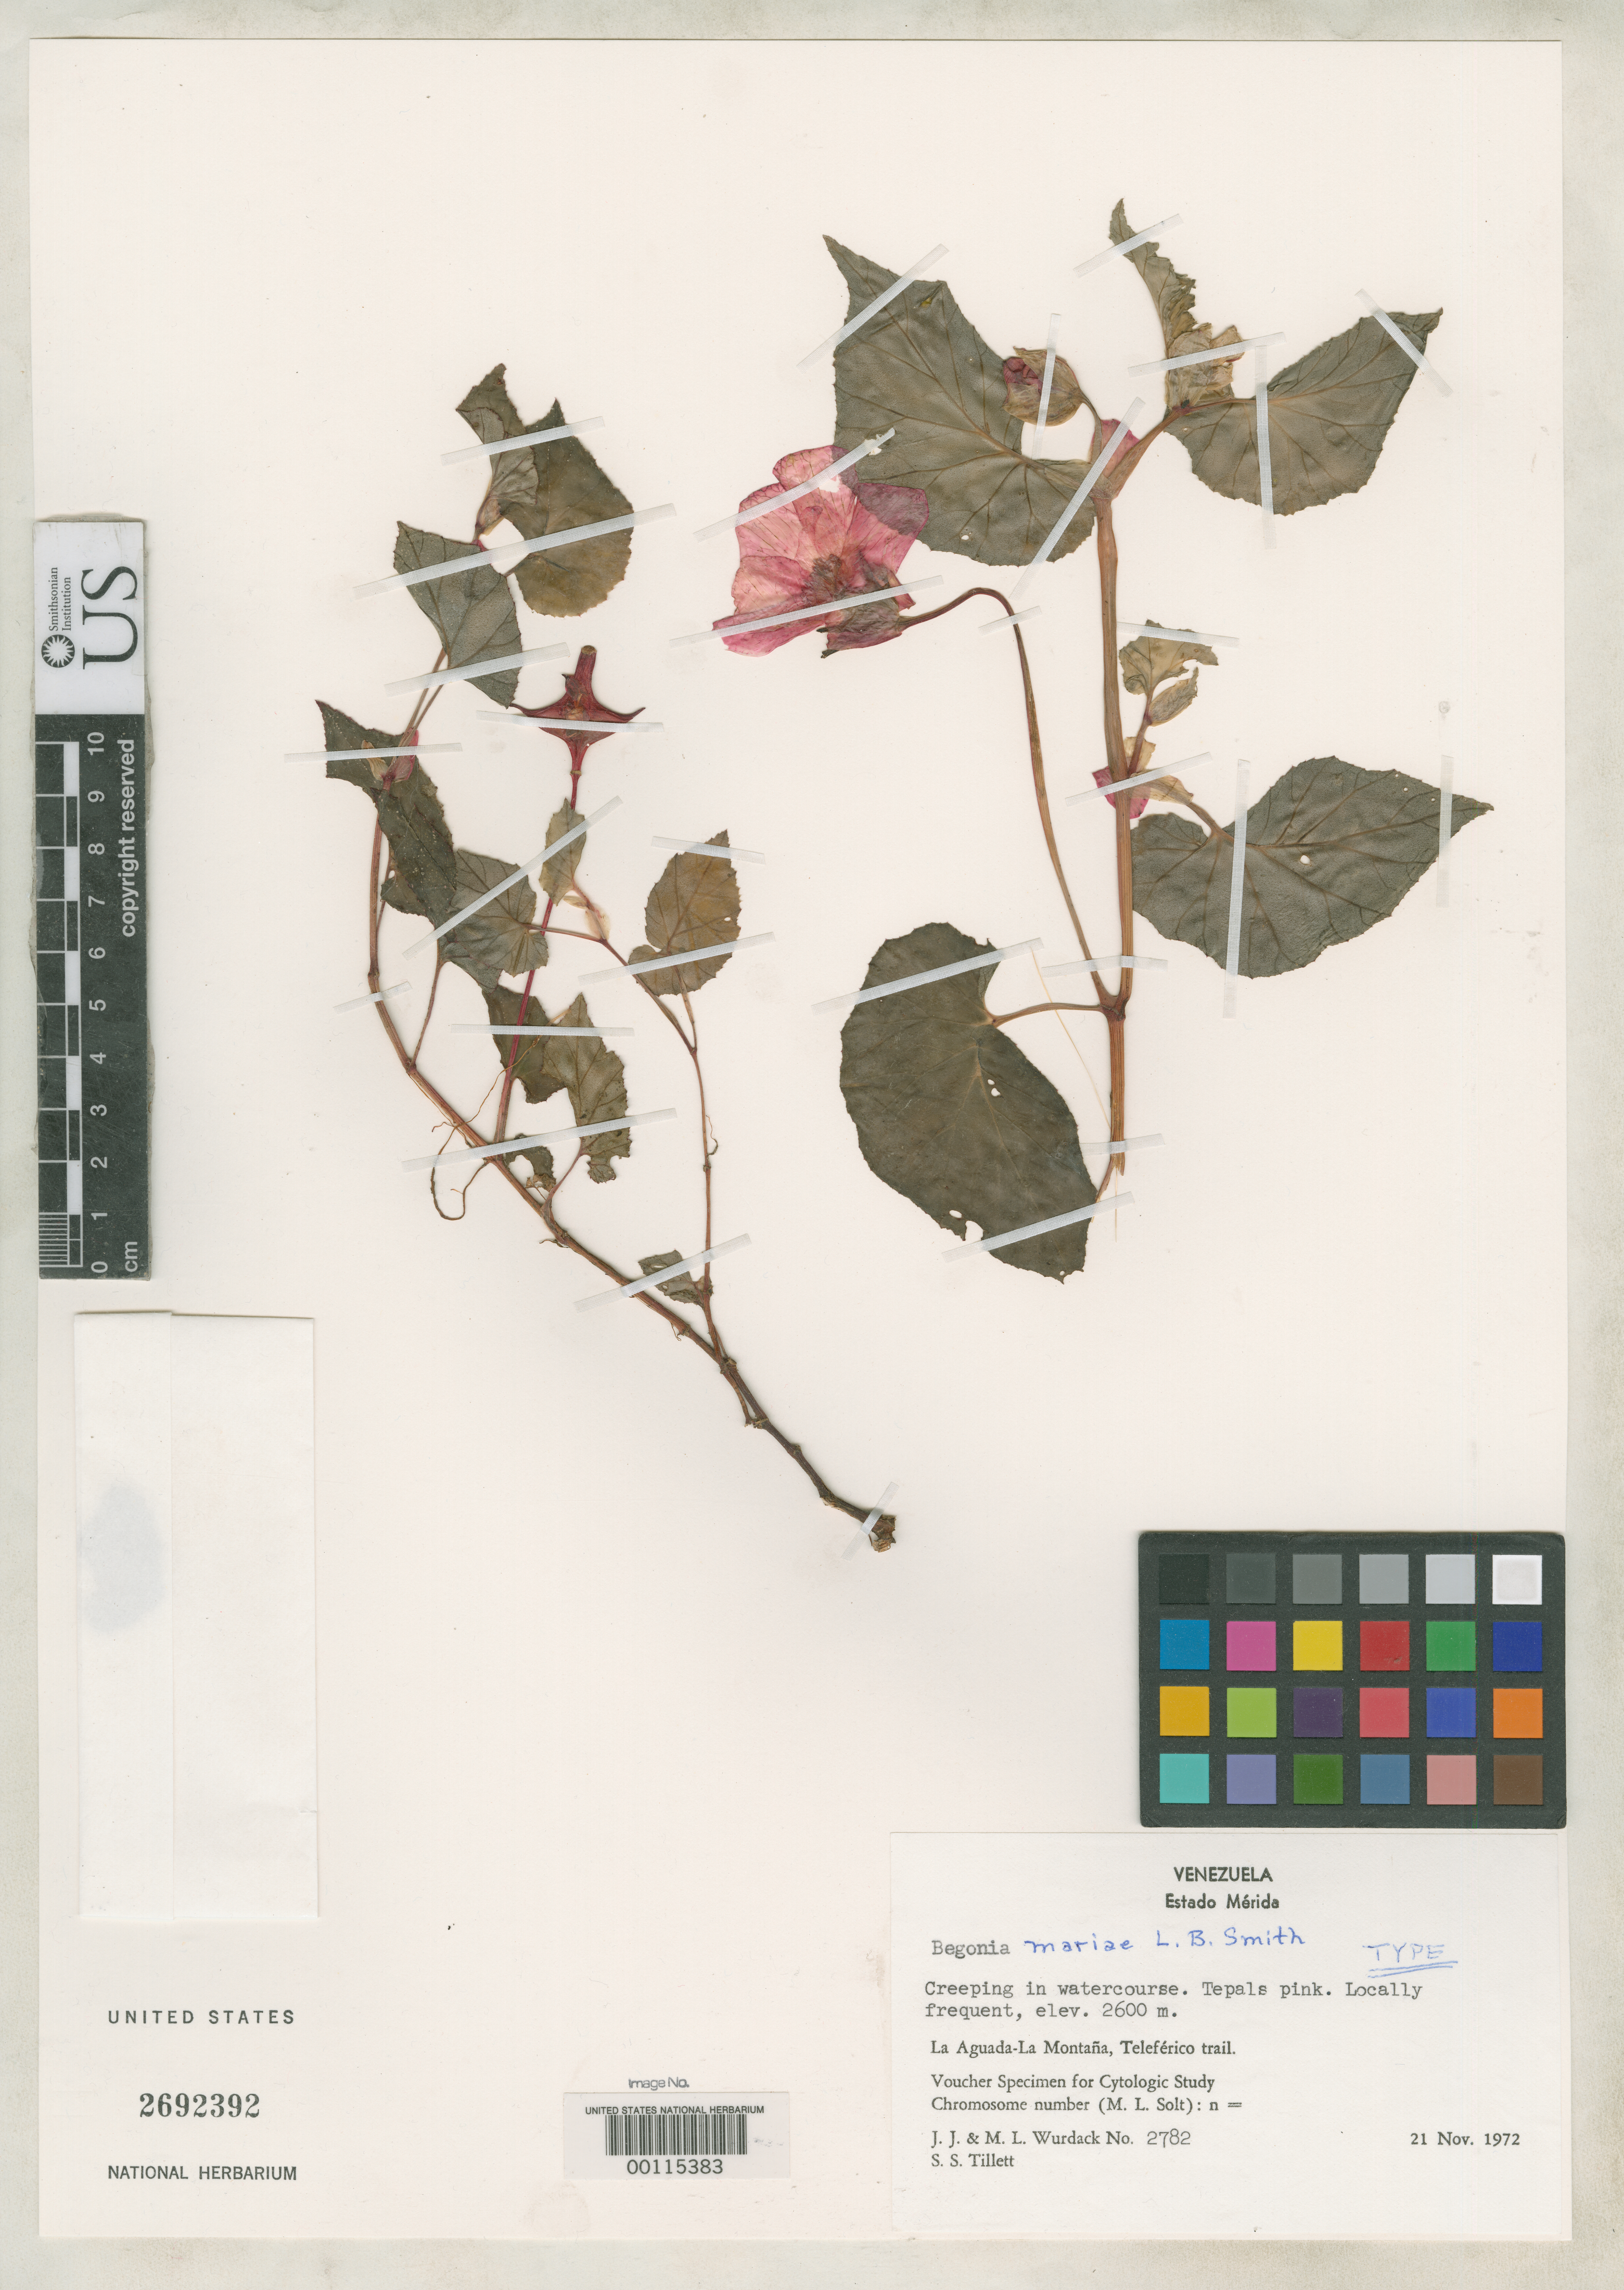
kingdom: Plantae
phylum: Tracheophyta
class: Magnoliopsida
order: Cucurbitales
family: Begoniaceae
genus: Begonia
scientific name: Begonia mariae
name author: L.B. Sm.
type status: Holotype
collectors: J. J. Wurdack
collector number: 2782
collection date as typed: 21 Nov 1972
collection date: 1972-11-21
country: Venezuela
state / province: Mérida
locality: Teleferico trail.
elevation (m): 2600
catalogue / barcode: US 2692392